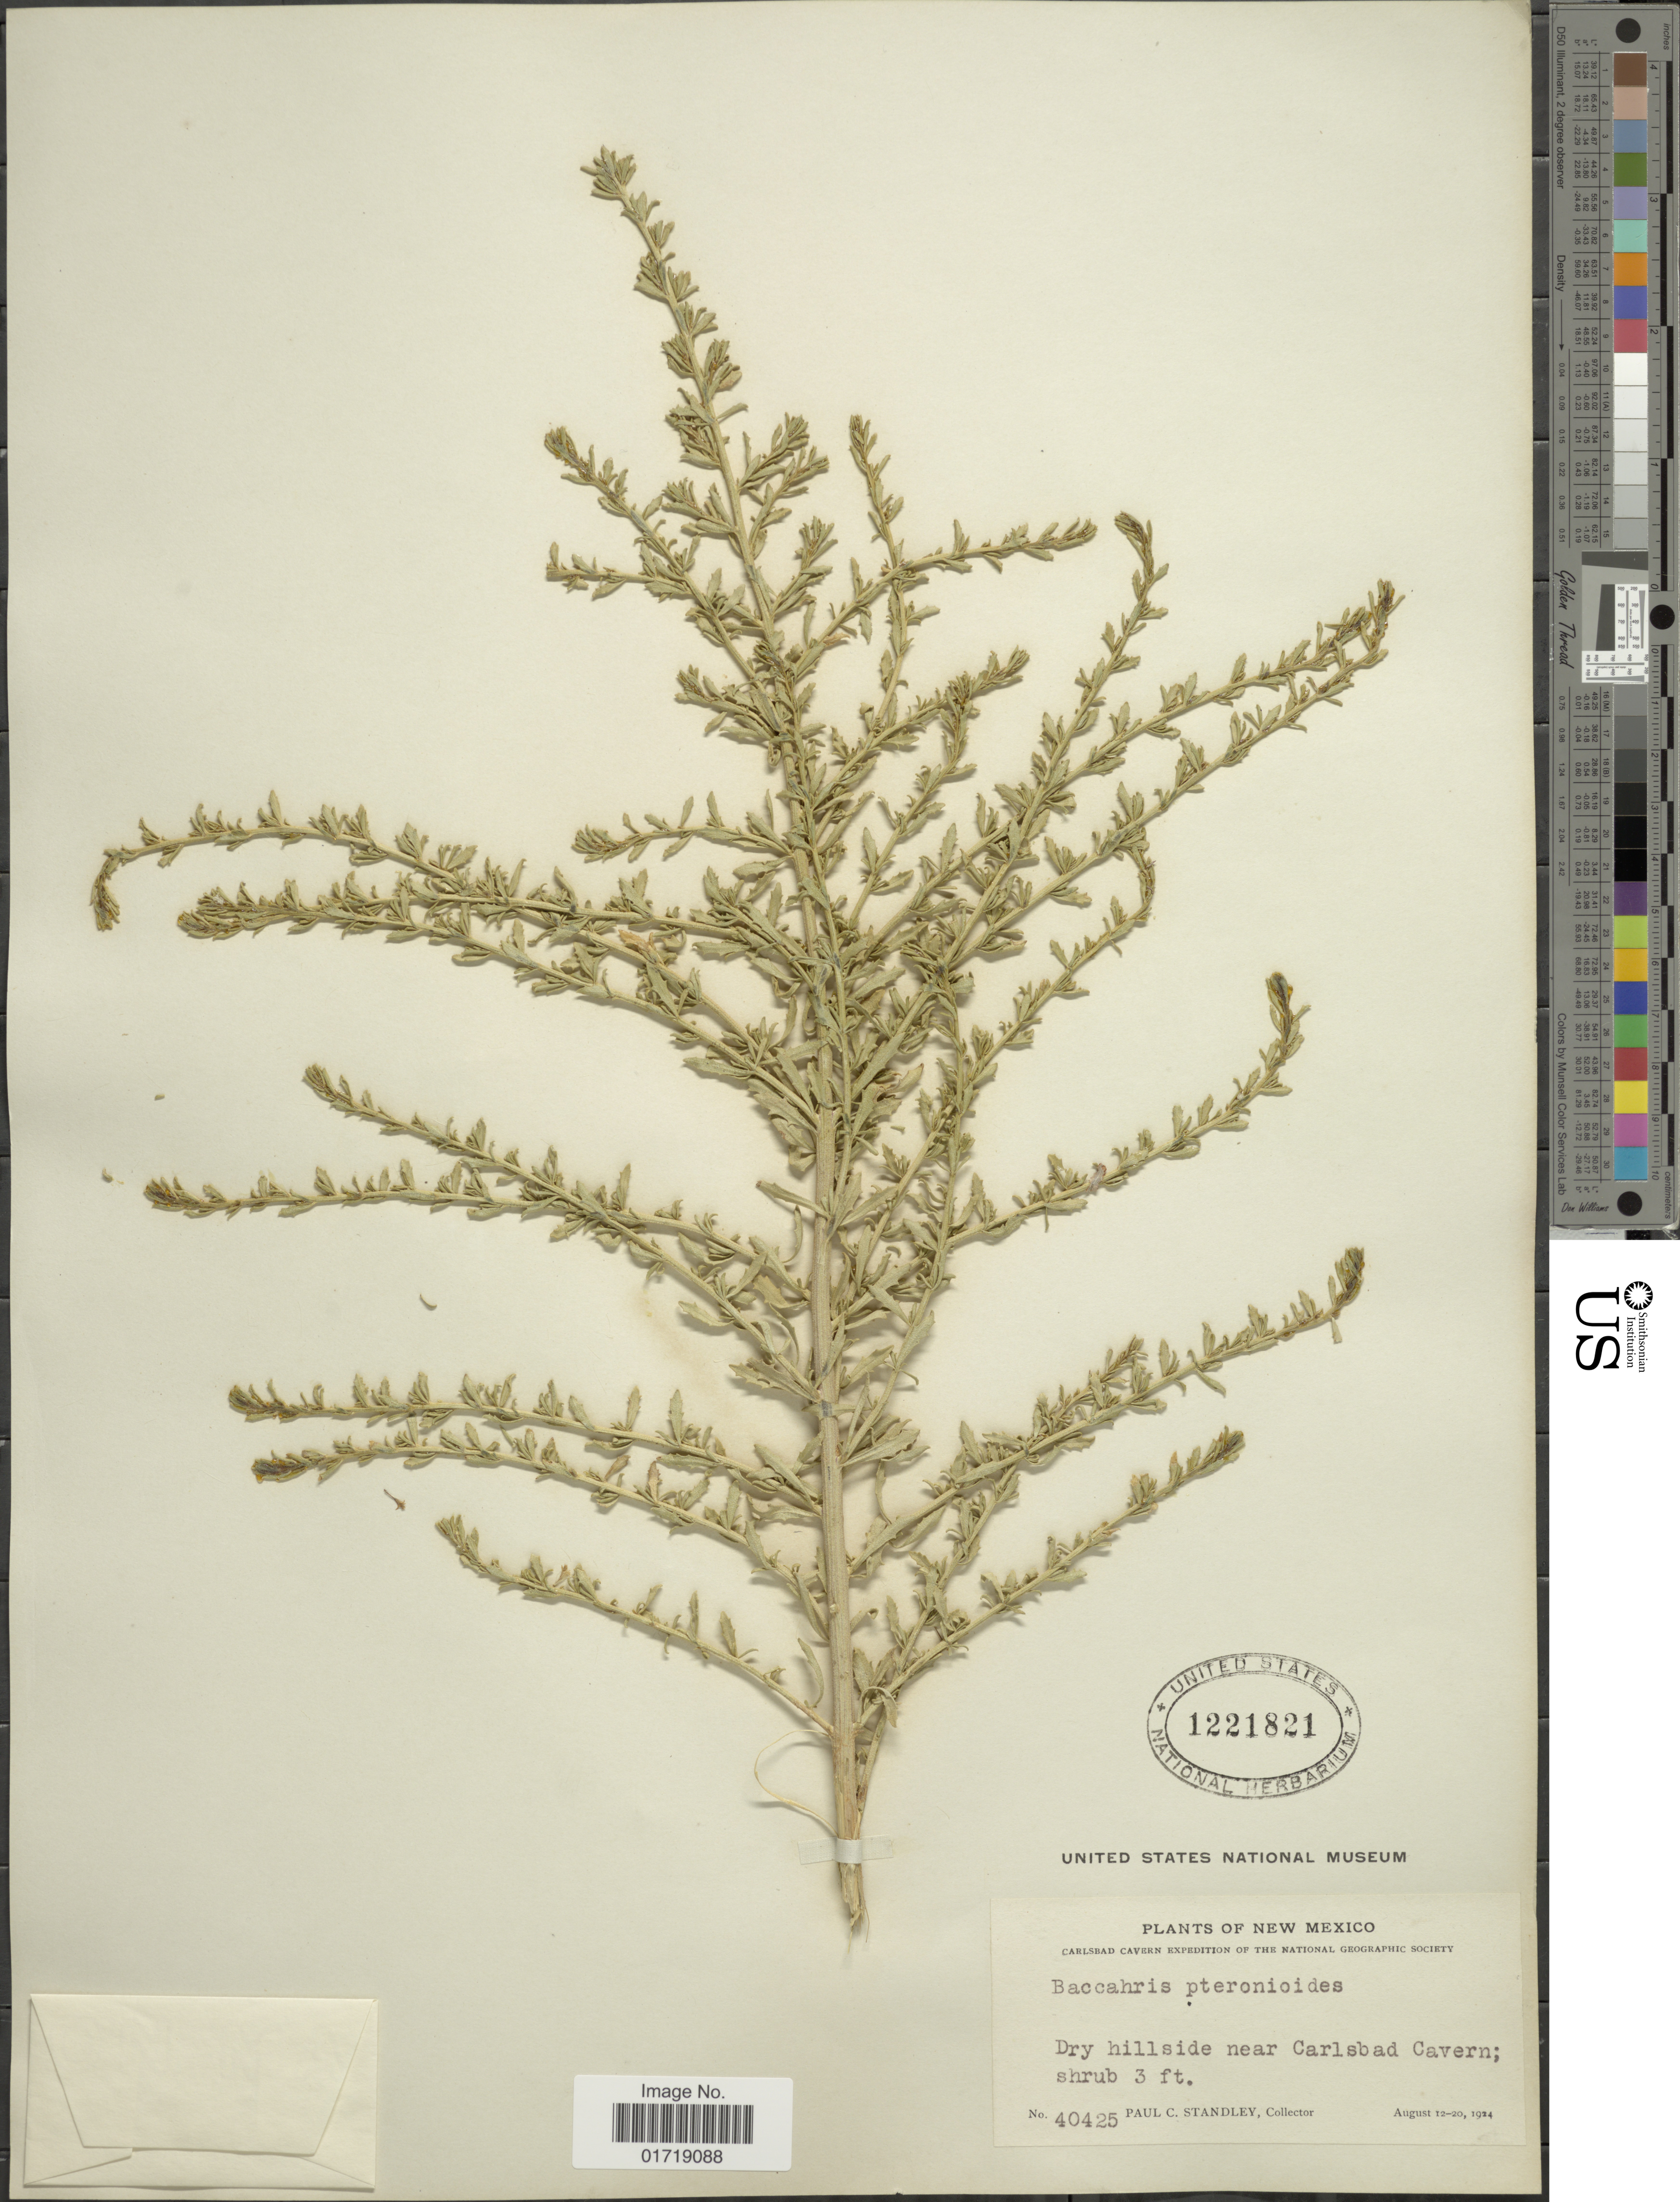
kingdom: Plantae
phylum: Tracheophyta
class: Magnoliopsida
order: Asterales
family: Asteraceae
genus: Baccharis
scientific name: Baccharis pteronioides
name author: DC.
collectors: P. C. Standley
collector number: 40425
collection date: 1924-08-12/1924-08-20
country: United States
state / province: New Mexico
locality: Dry hillside near Carlsbad Cavern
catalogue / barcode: US 1221821